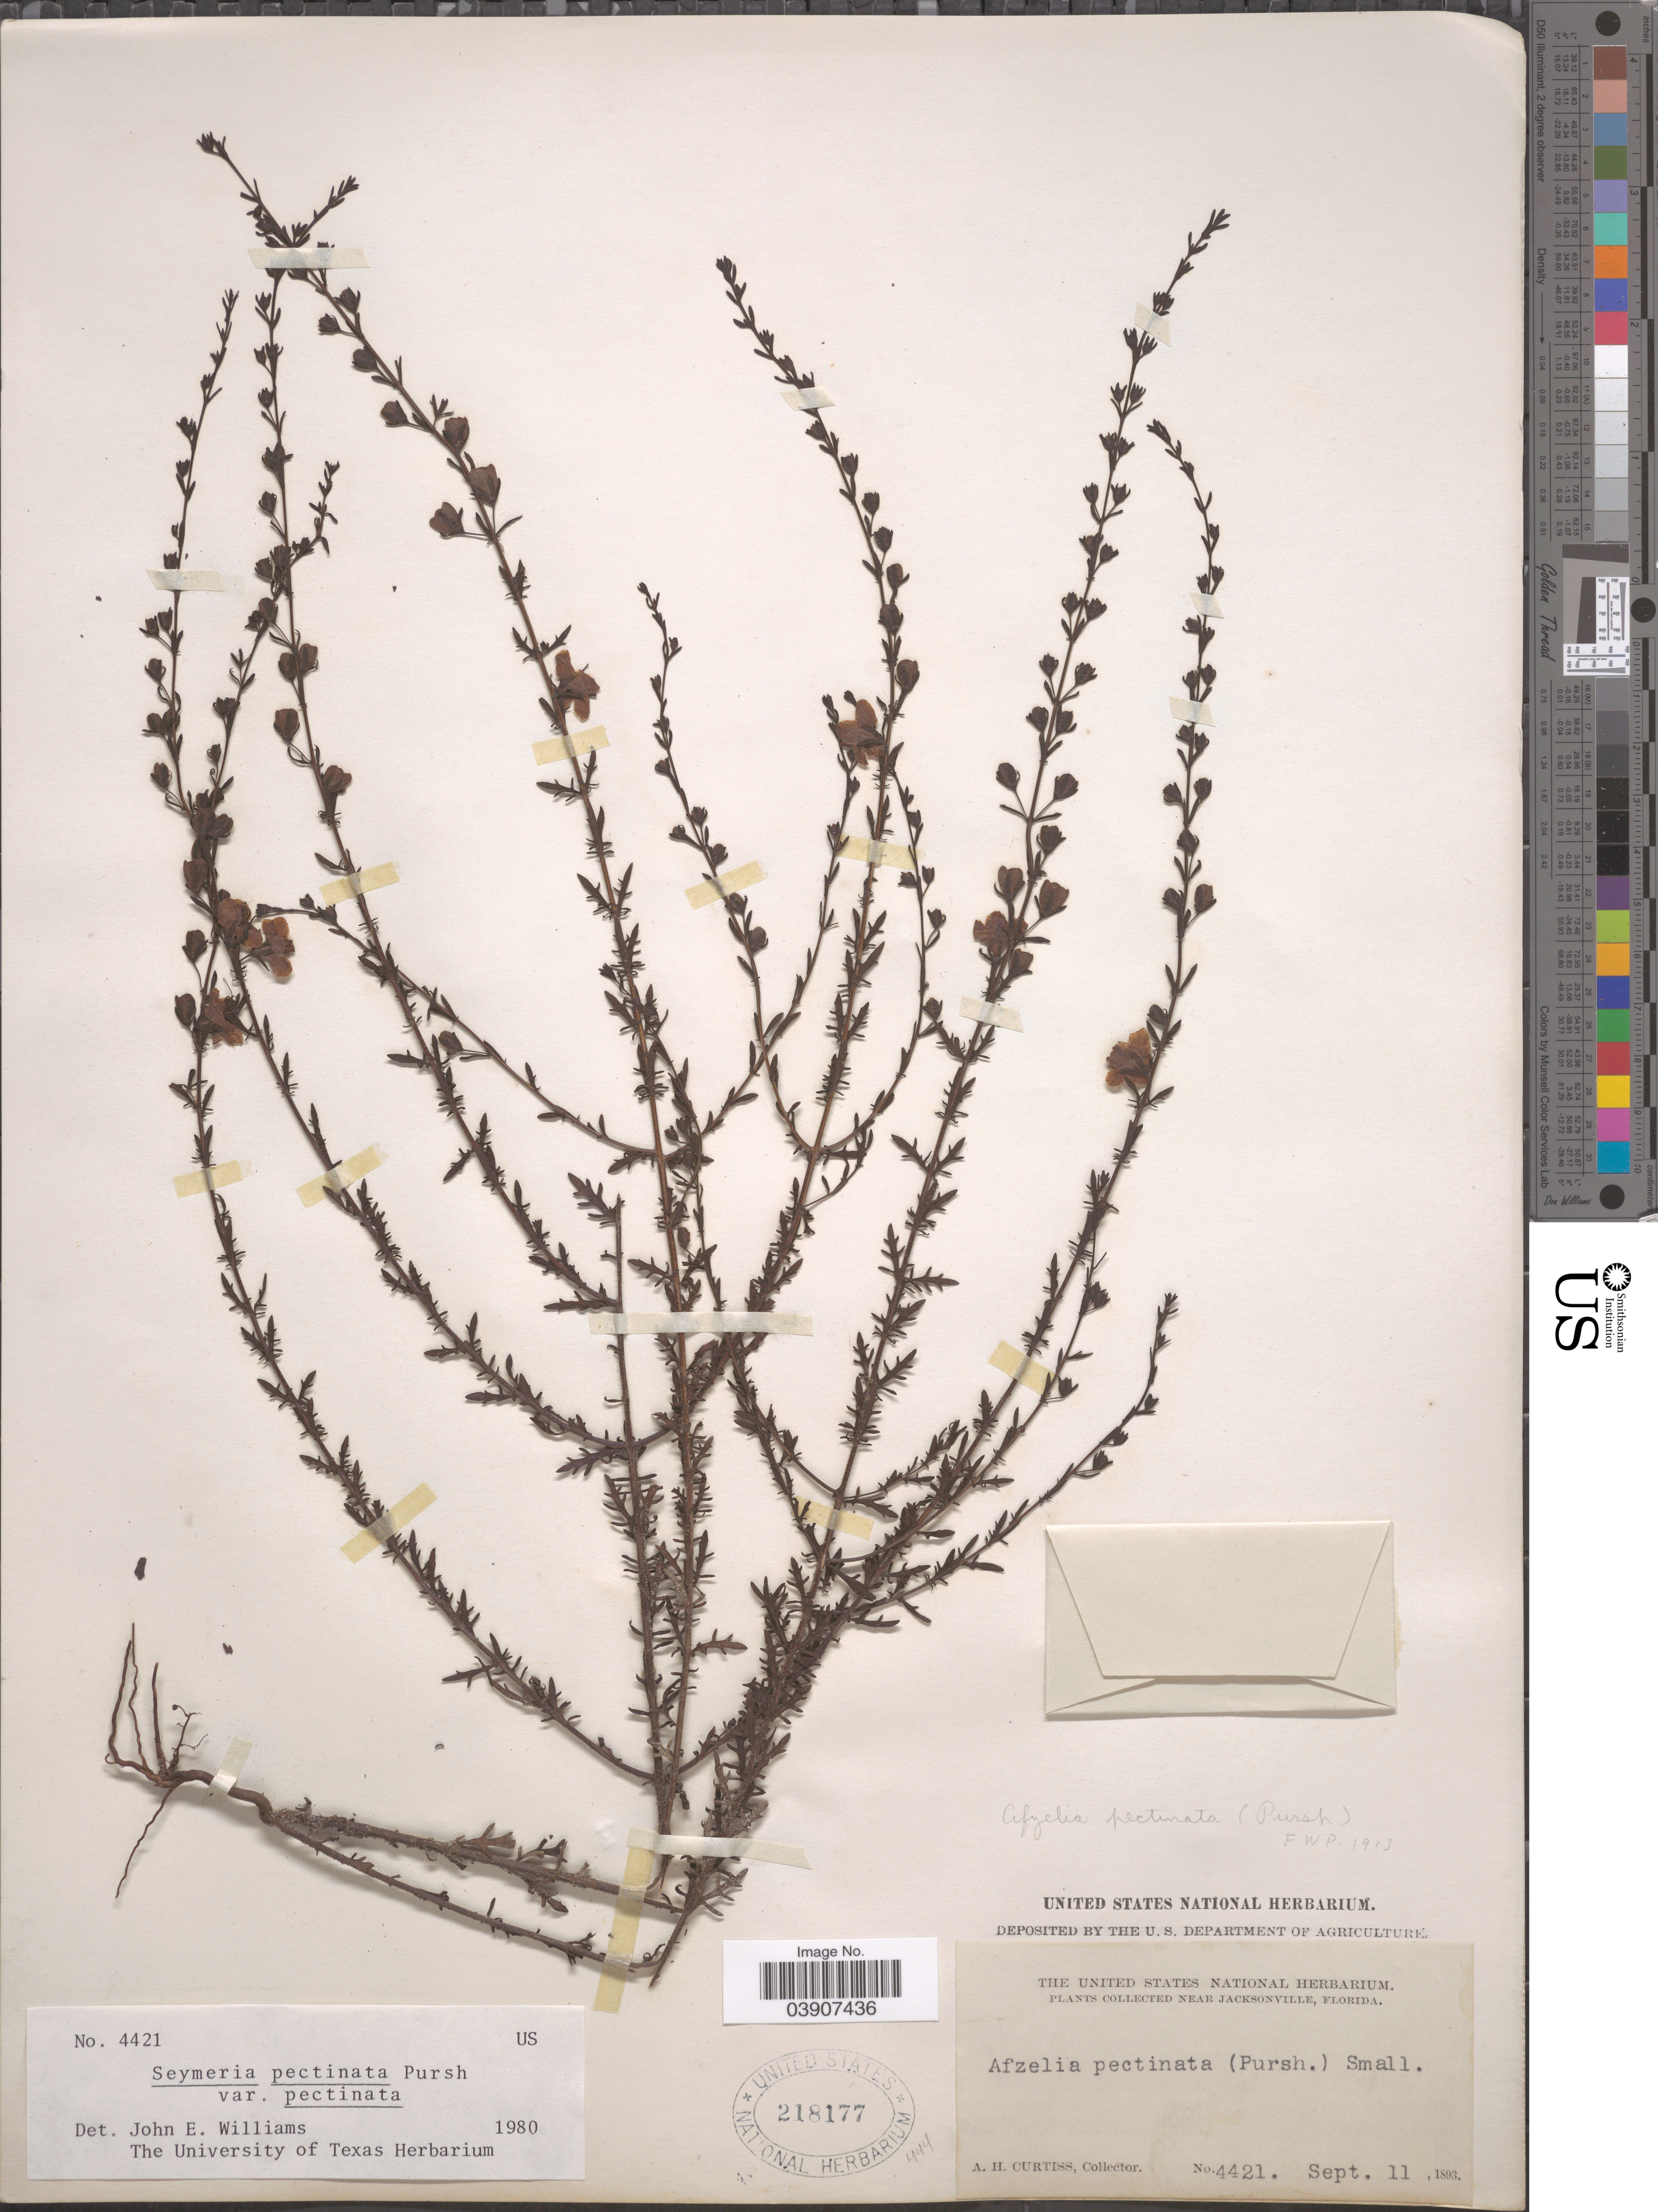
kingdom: Plantae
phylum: Tracheophyta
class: Magnoliopsida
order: Lamiales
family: Orobanchaceae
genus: Seymeria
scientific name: Seymeria pectinata var. pectinata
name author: Pursh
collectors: A. H. Curtiss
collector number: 4421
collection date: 1893-09-11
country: United States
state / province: Florida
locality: Near Jacksonville.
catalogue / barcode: US 218177